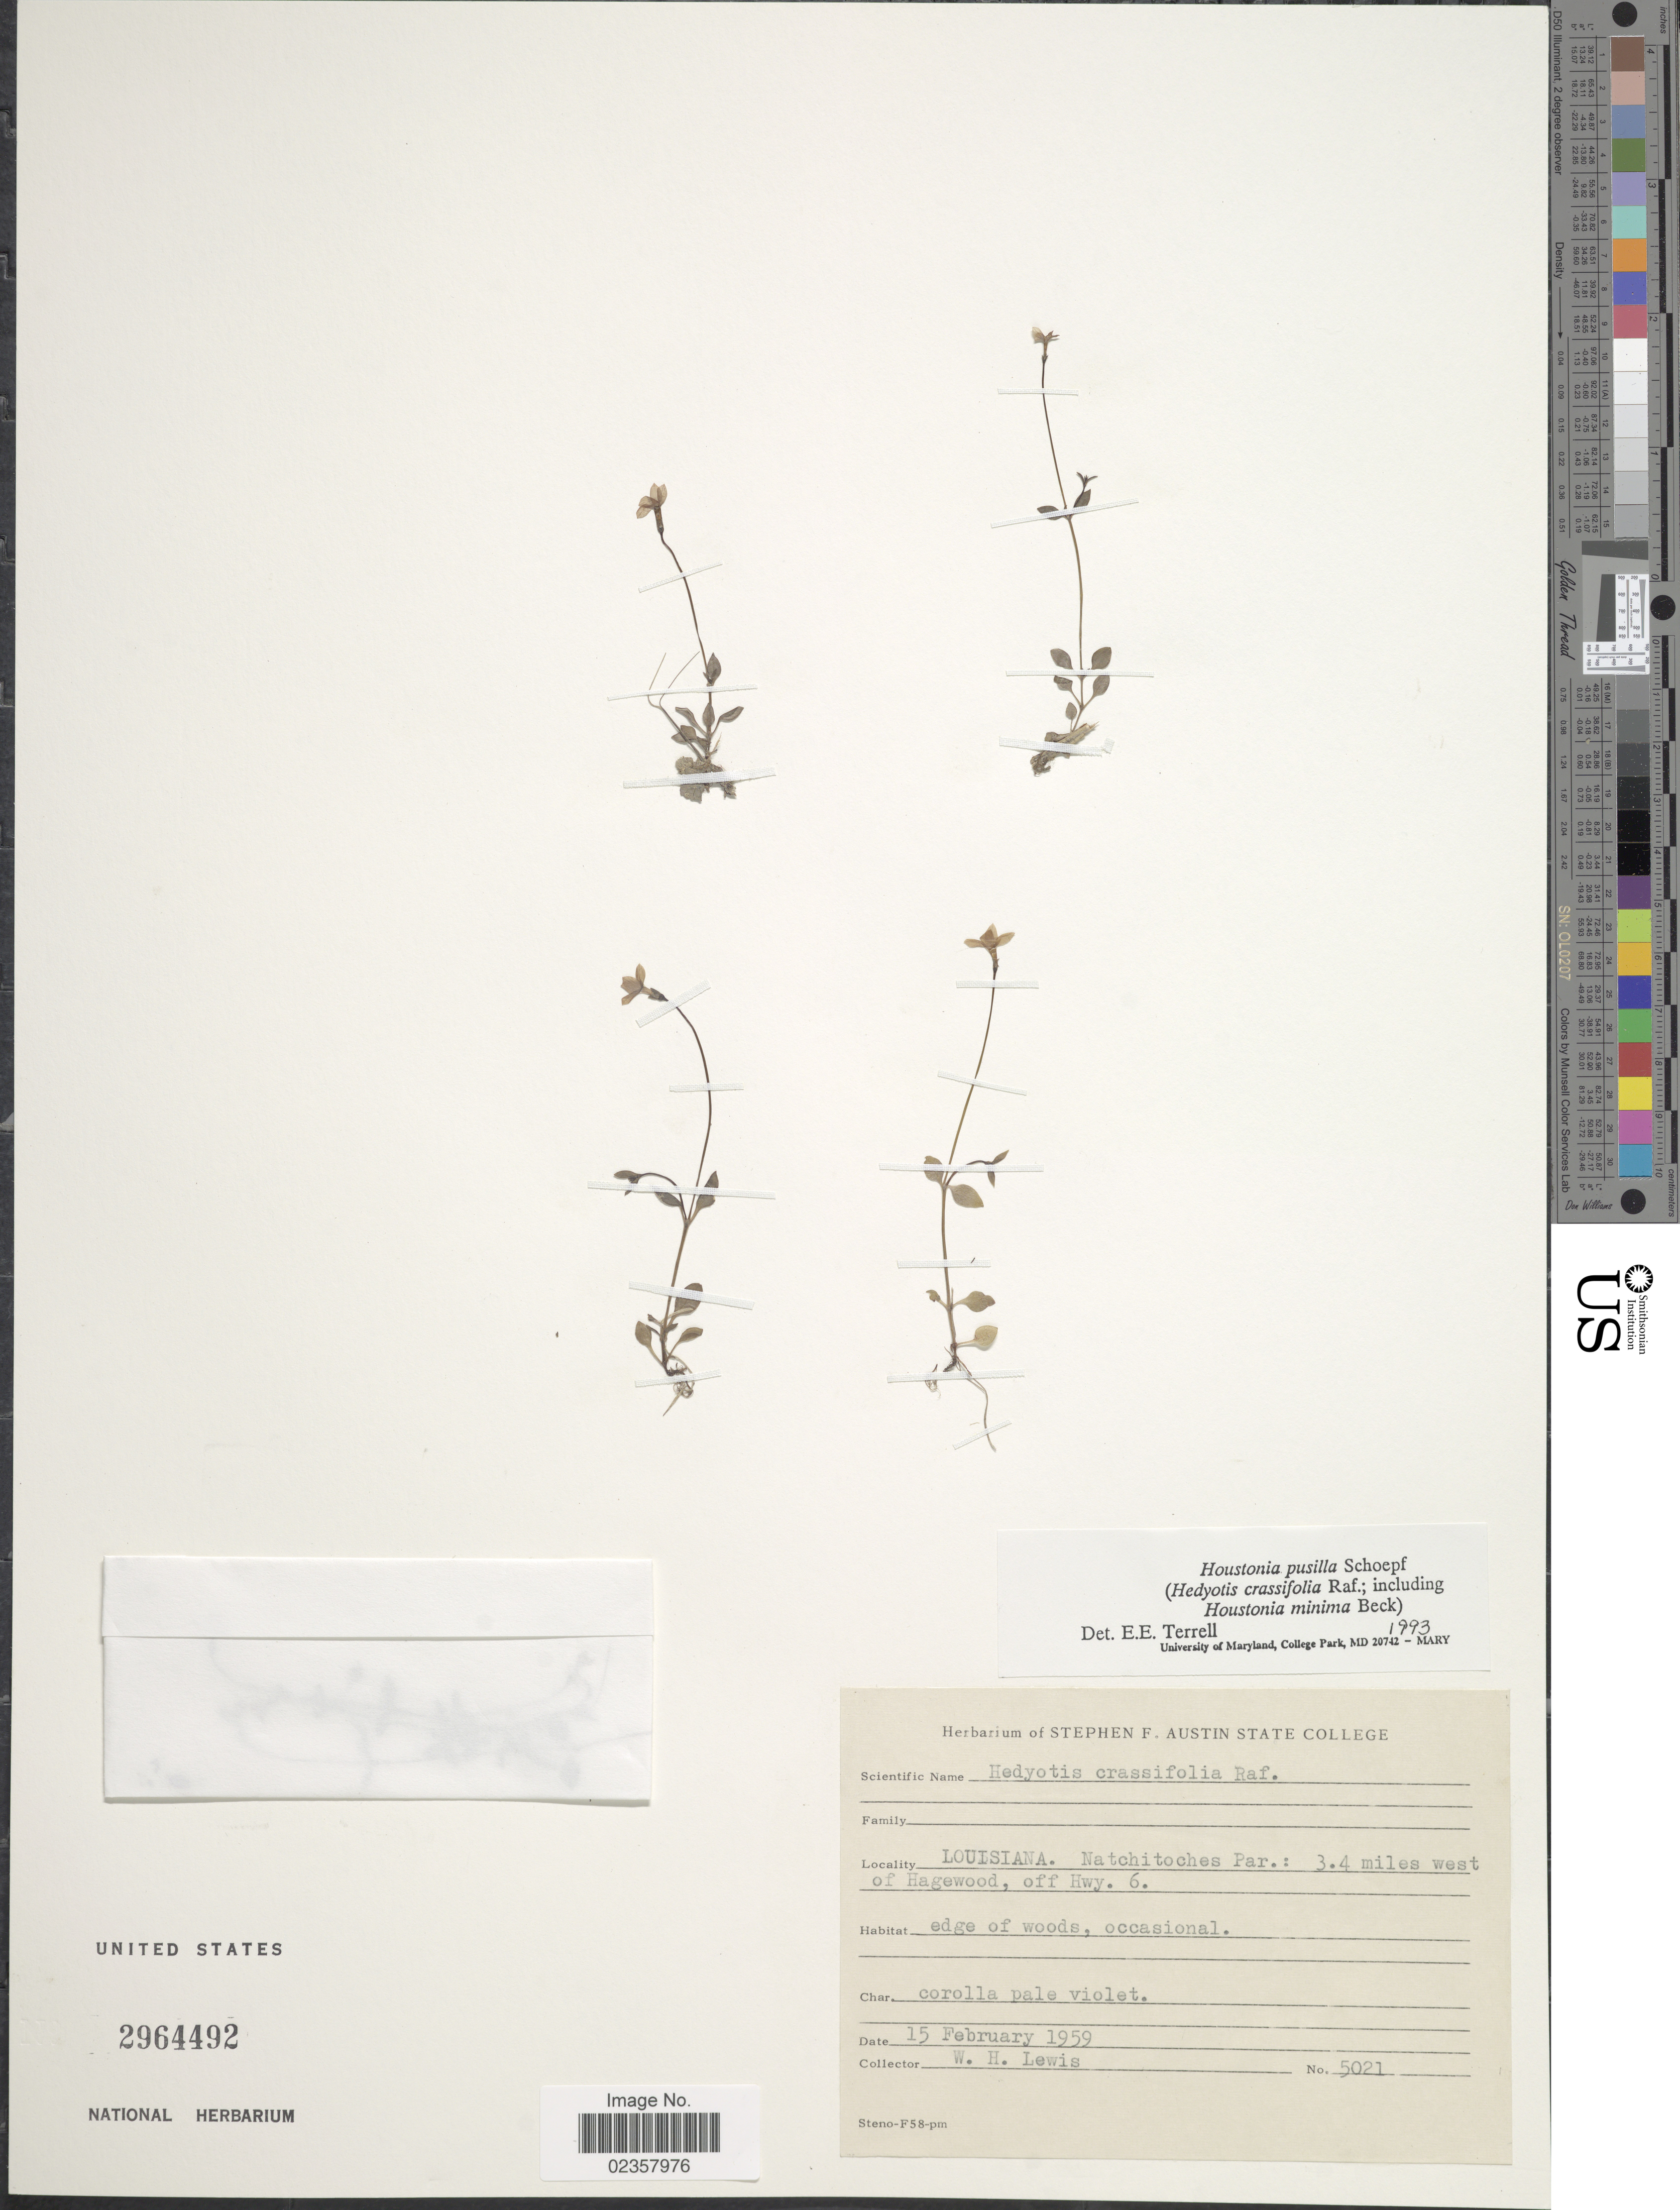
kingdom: Plantae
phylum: Tracheophyta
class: Magnoliopsida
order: Gentianales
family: Rubiaceae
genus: Houstonia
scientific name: Houstonia pusilla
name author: Schoepf.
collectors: W. H. Lewis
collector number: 5021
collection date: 1959-02-26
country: United States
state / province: Louisiana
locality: Louisiana. Natchitoches Pa.: 3.4 miles west of Hagewood, off Hwy. 6.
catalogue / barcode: US 2964492